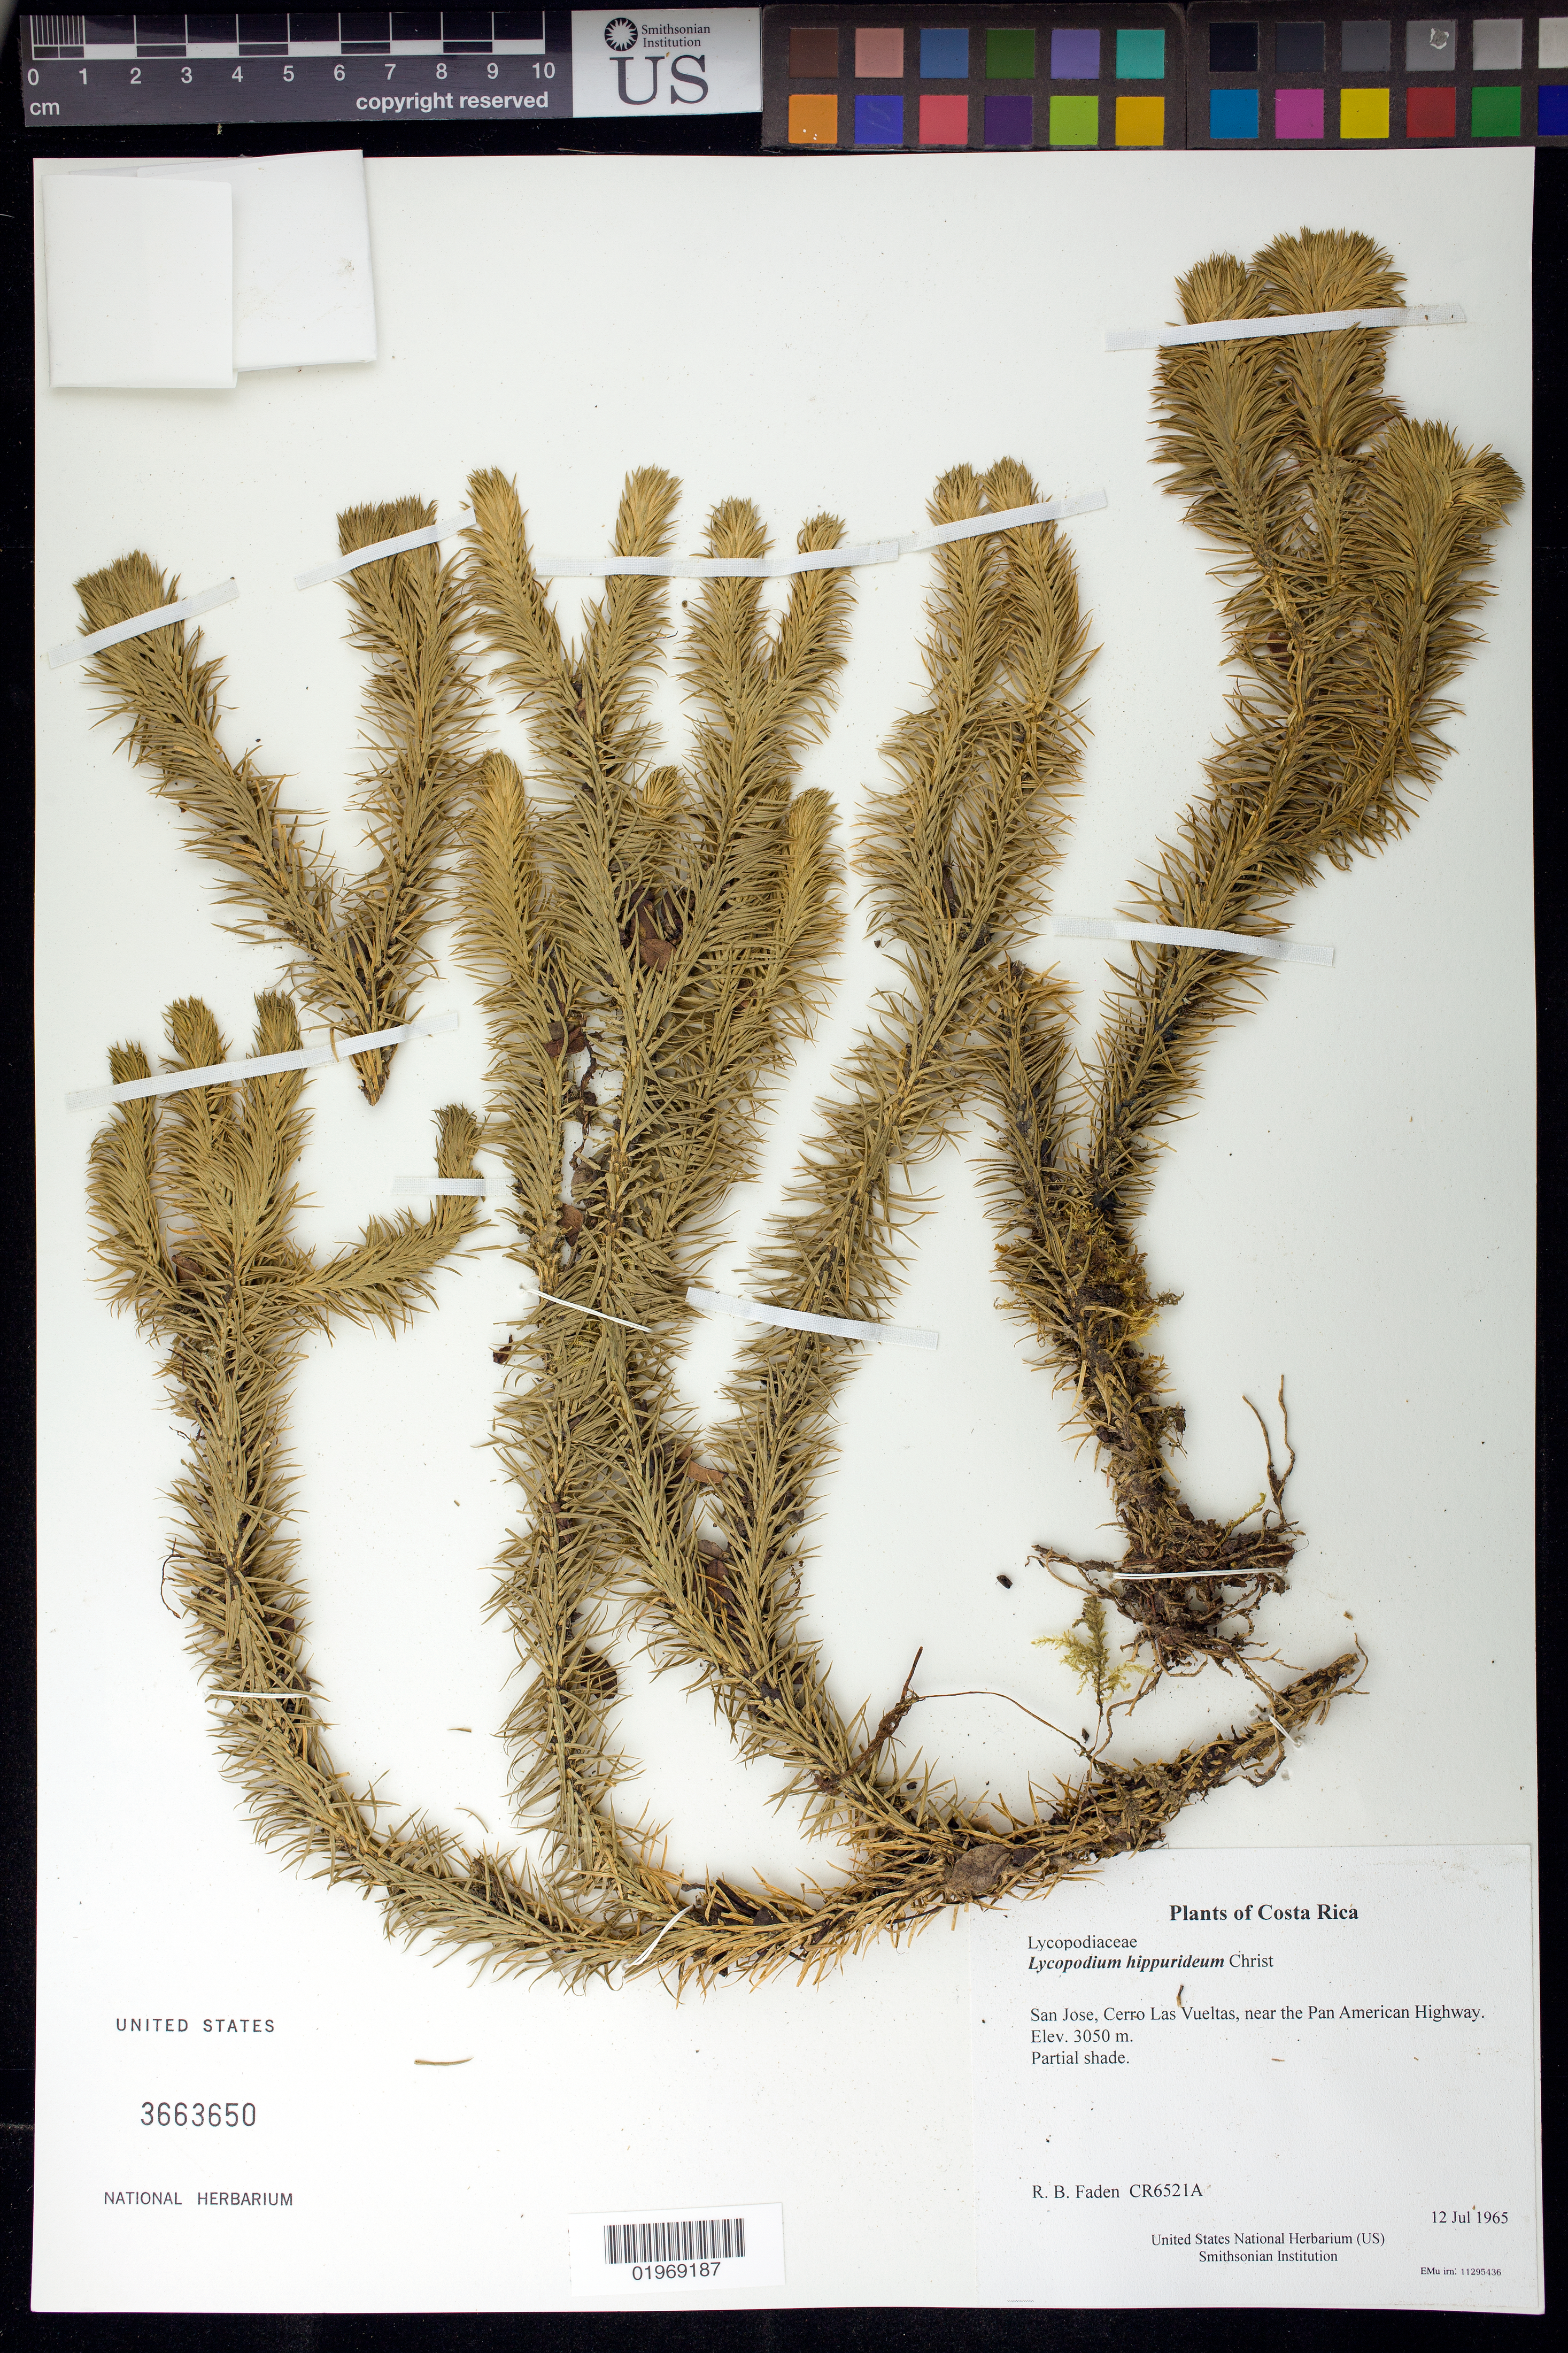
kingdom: Plantae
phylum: Tracheophyta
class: Lycopodiopsida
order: Lycopodiales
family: Lycopodiaceae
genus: Phlegmariurus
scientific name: Phlegmariurus hippurideus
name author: (Christ) B. Øllg.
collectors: R. B. Faden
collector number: CR6521A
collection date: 1965-07-12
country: Costa Rica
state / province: San Jose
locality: Cerro Las Vueltas, near the Pan American Highway.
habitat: Partial shade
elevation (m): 3050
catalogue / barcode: US 3663650